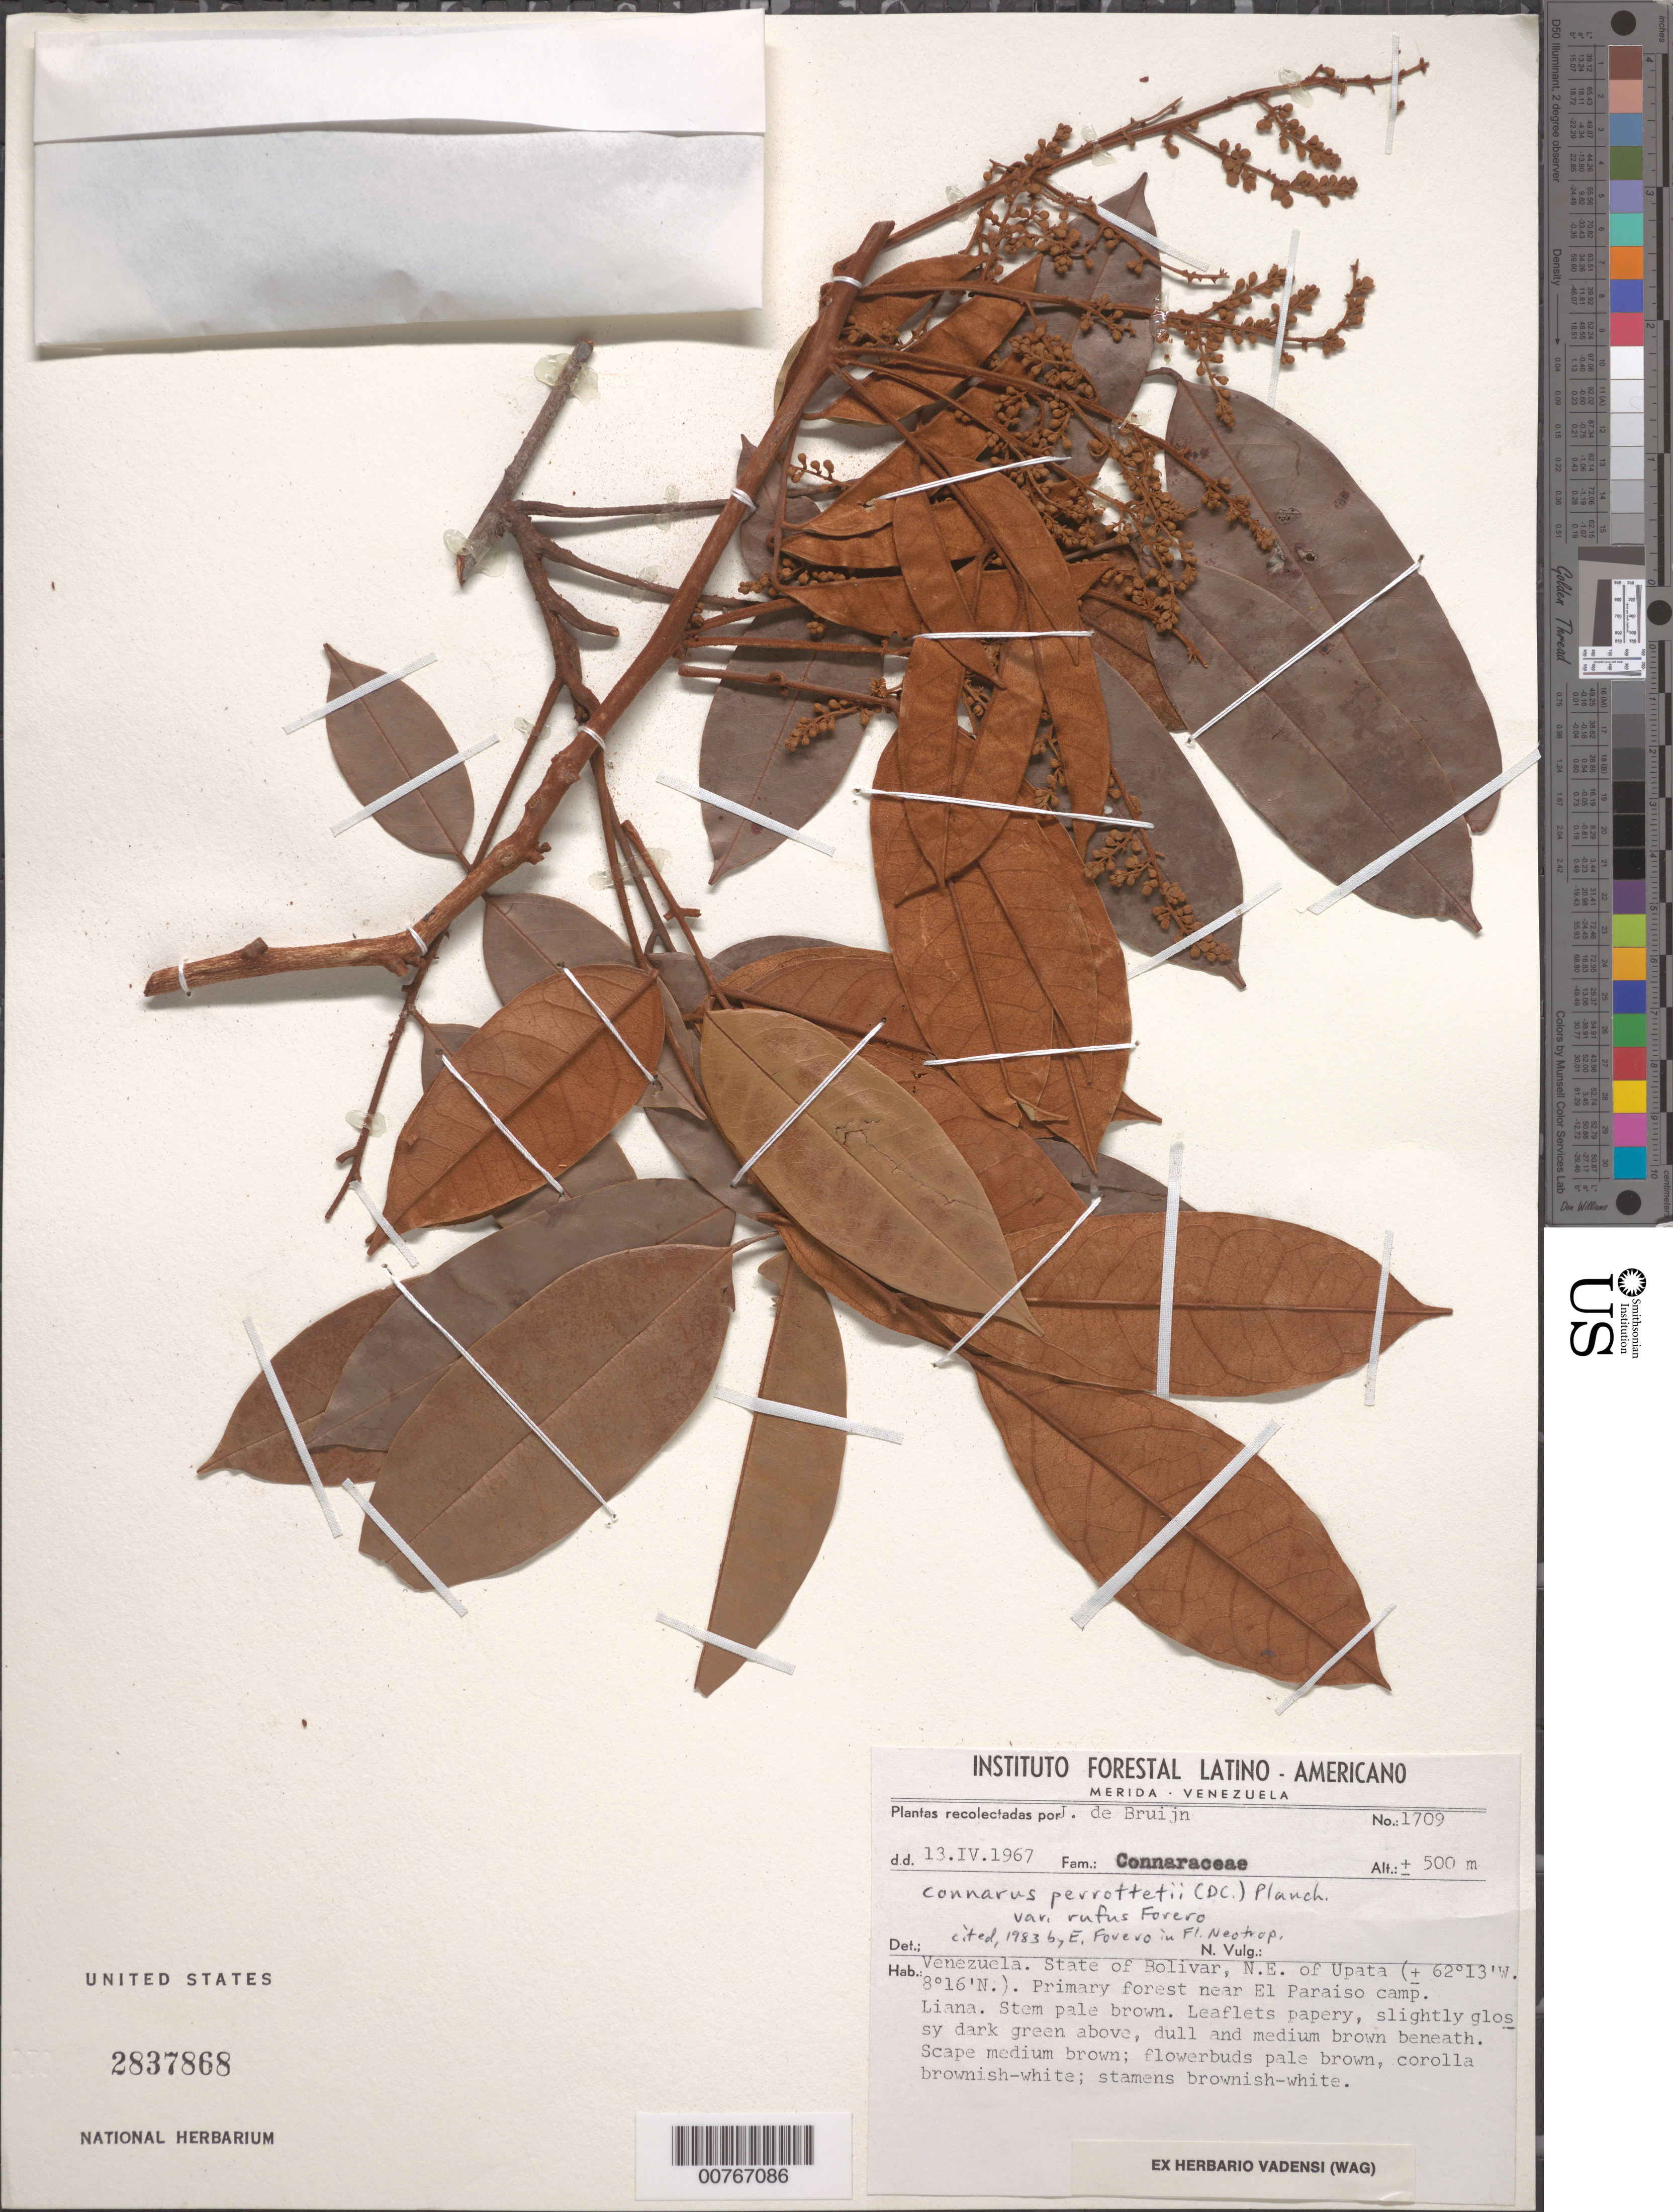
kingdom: Plantae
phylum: Tracheophyta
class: Magnoliopsida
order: Oxalidales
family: Connaraceae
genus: Connarus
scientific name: Connarus perrottetii var. rufus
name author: Forero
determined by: Forero, E.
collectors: J. Bruijn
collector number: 1709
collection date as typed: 13-Apr-67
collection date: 1967-04-13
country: Venezuela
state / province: Bolívar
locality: Upata, NE of, near El Paraiso camp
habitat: Primary forest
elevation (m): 500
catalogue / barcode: US 2837868